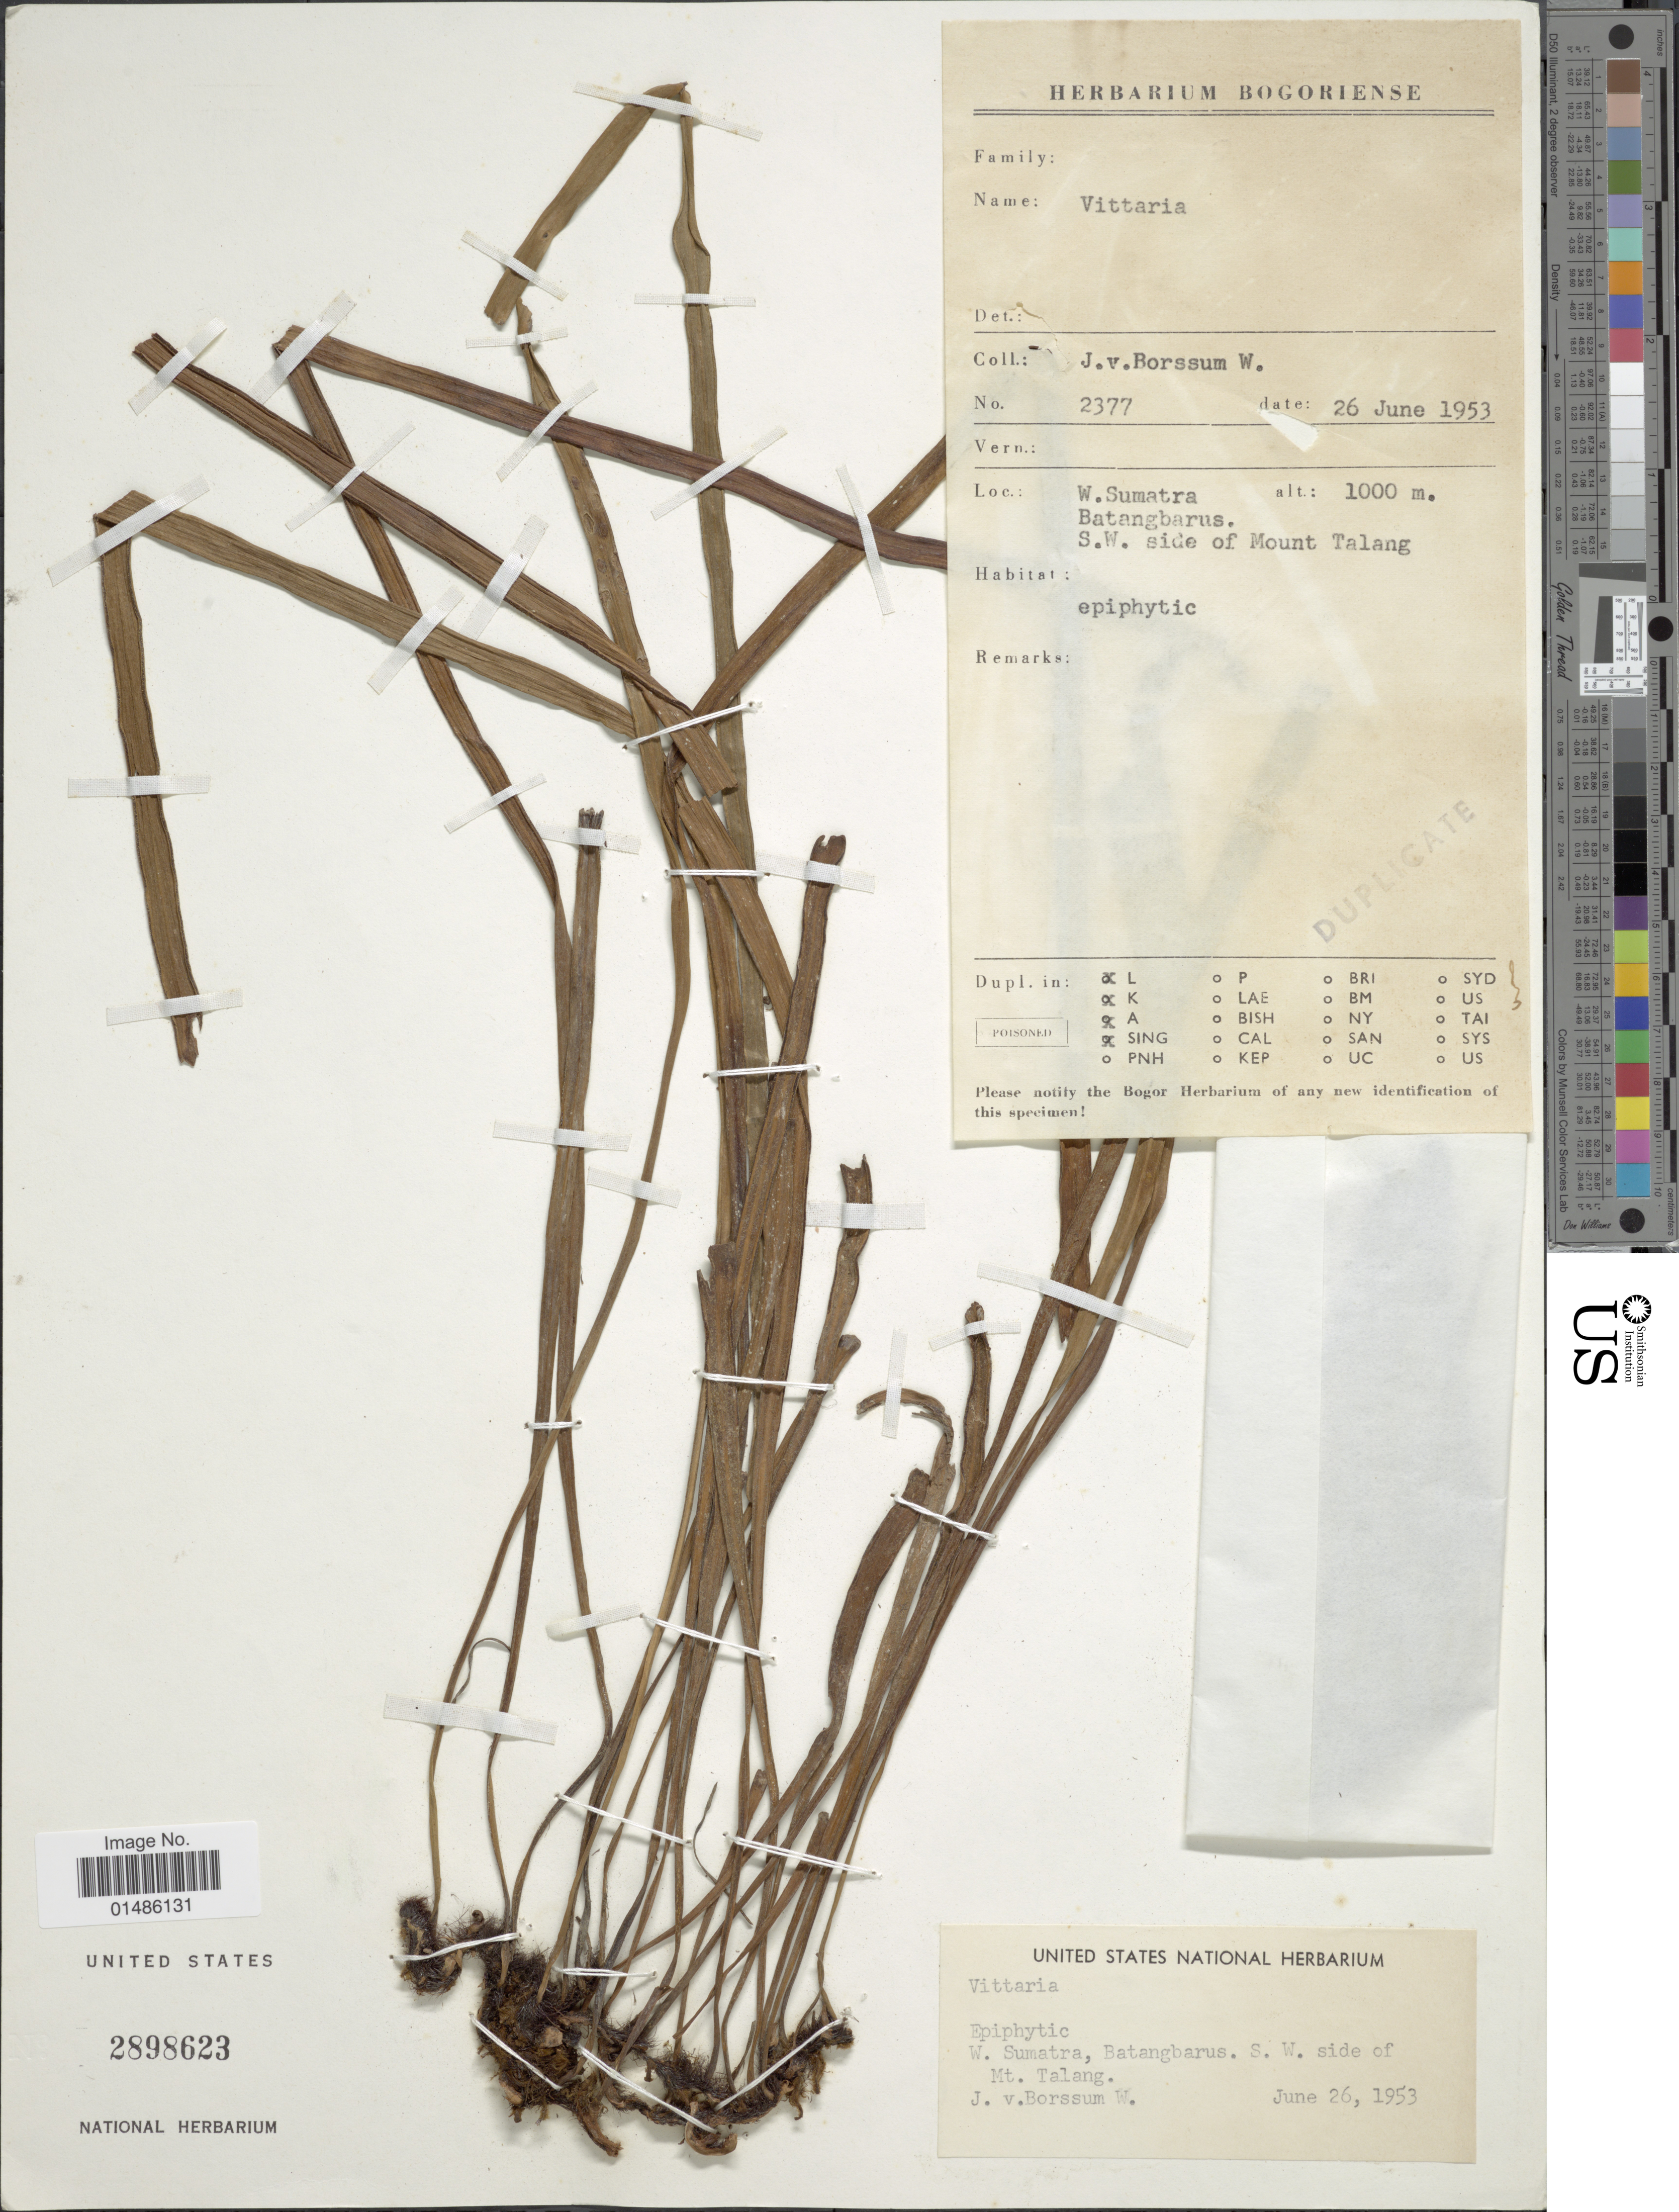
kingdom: Plantae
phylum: Tracheophyta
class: Polypodiopsida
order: Polypodiales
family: Pteridaceae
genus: Haplopteris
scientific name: Haplopteris sp.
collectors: J. Borssum Waalkes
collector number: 2377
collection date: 1953-06-26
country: Indonesia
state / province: Sumatra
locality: W. Sumatra, Batangbarus. S.W. side of Mount Talang.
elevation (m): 1000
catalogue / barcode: US 2898623